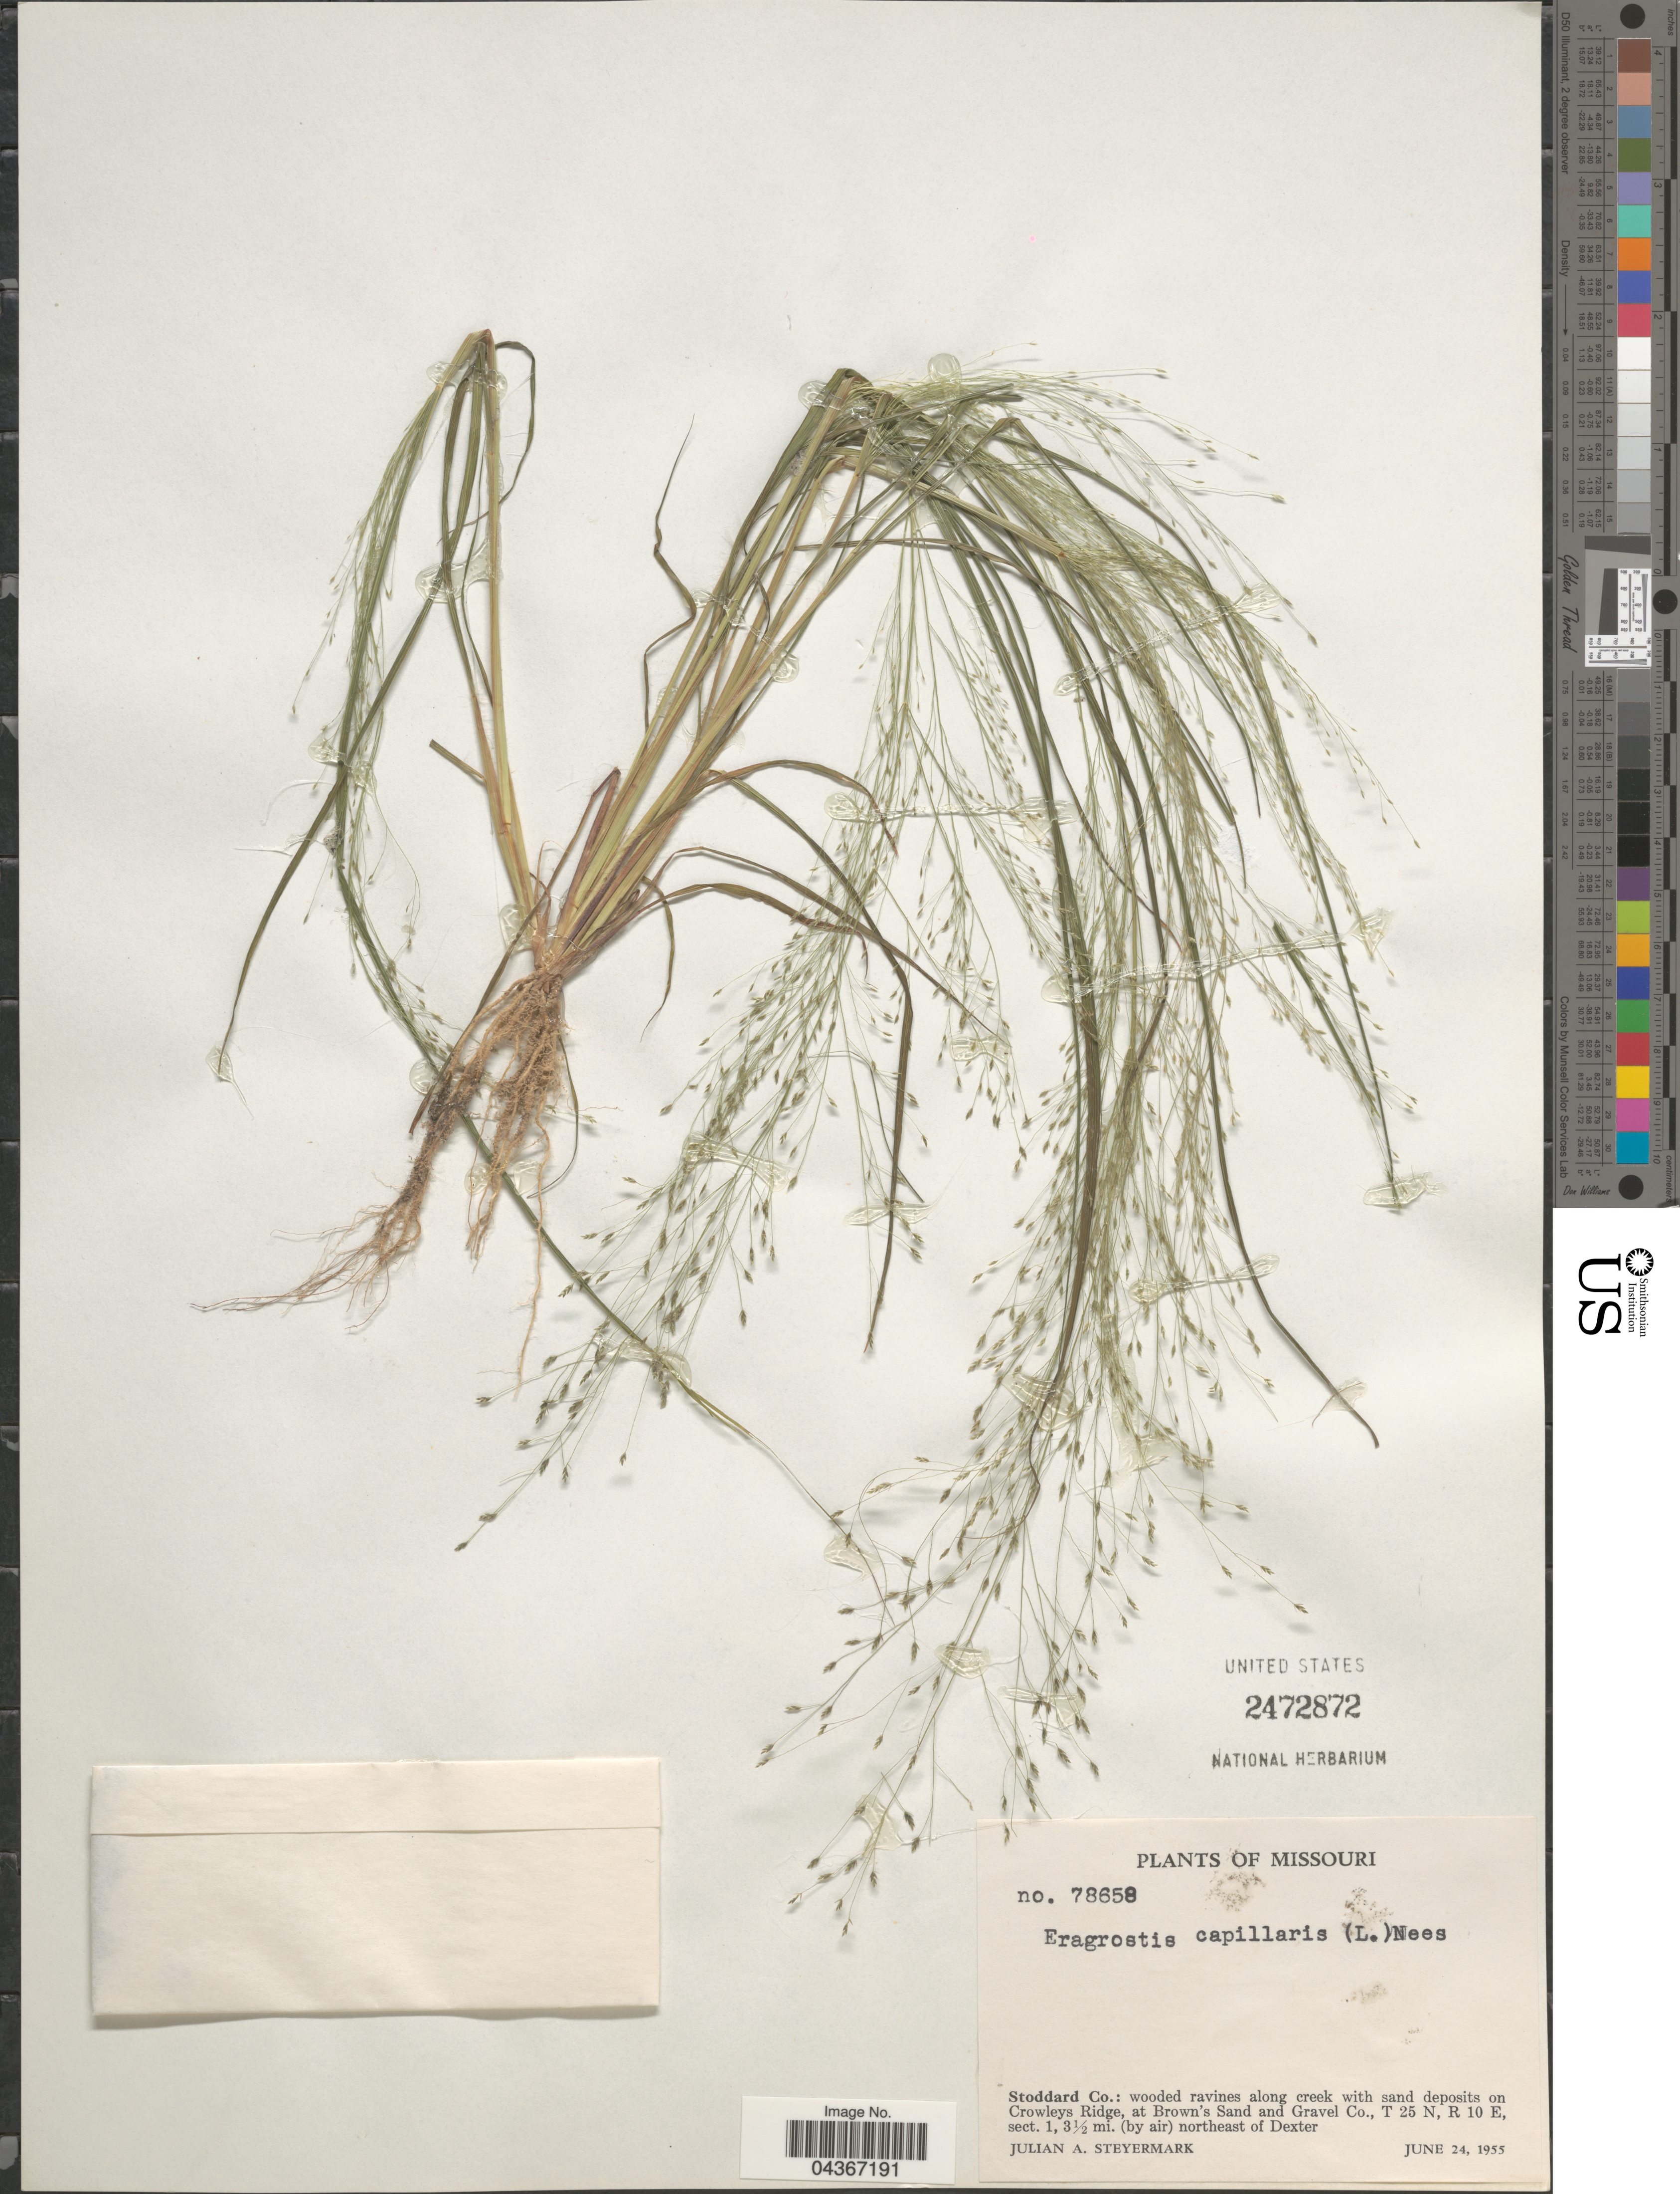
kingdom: Plantae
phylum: Tracheophyta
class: Liliopsida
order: Poales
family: Poaceae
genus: Eragrostis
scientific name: Eragrostis capillaris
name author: (L.) Nees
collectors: J. Steyermark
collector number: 78658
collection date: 1955-06-24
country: United States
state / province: Missouri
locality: Stoddard Co.: wooded ravines along creek with sand deposits on Crowleys Ridge, at Brown's Sand and Gravel Co., T 25 N, R 10 E, sect. 1, 3½ mi. (by air) northeast of Dexter.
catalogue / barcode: US 2472872